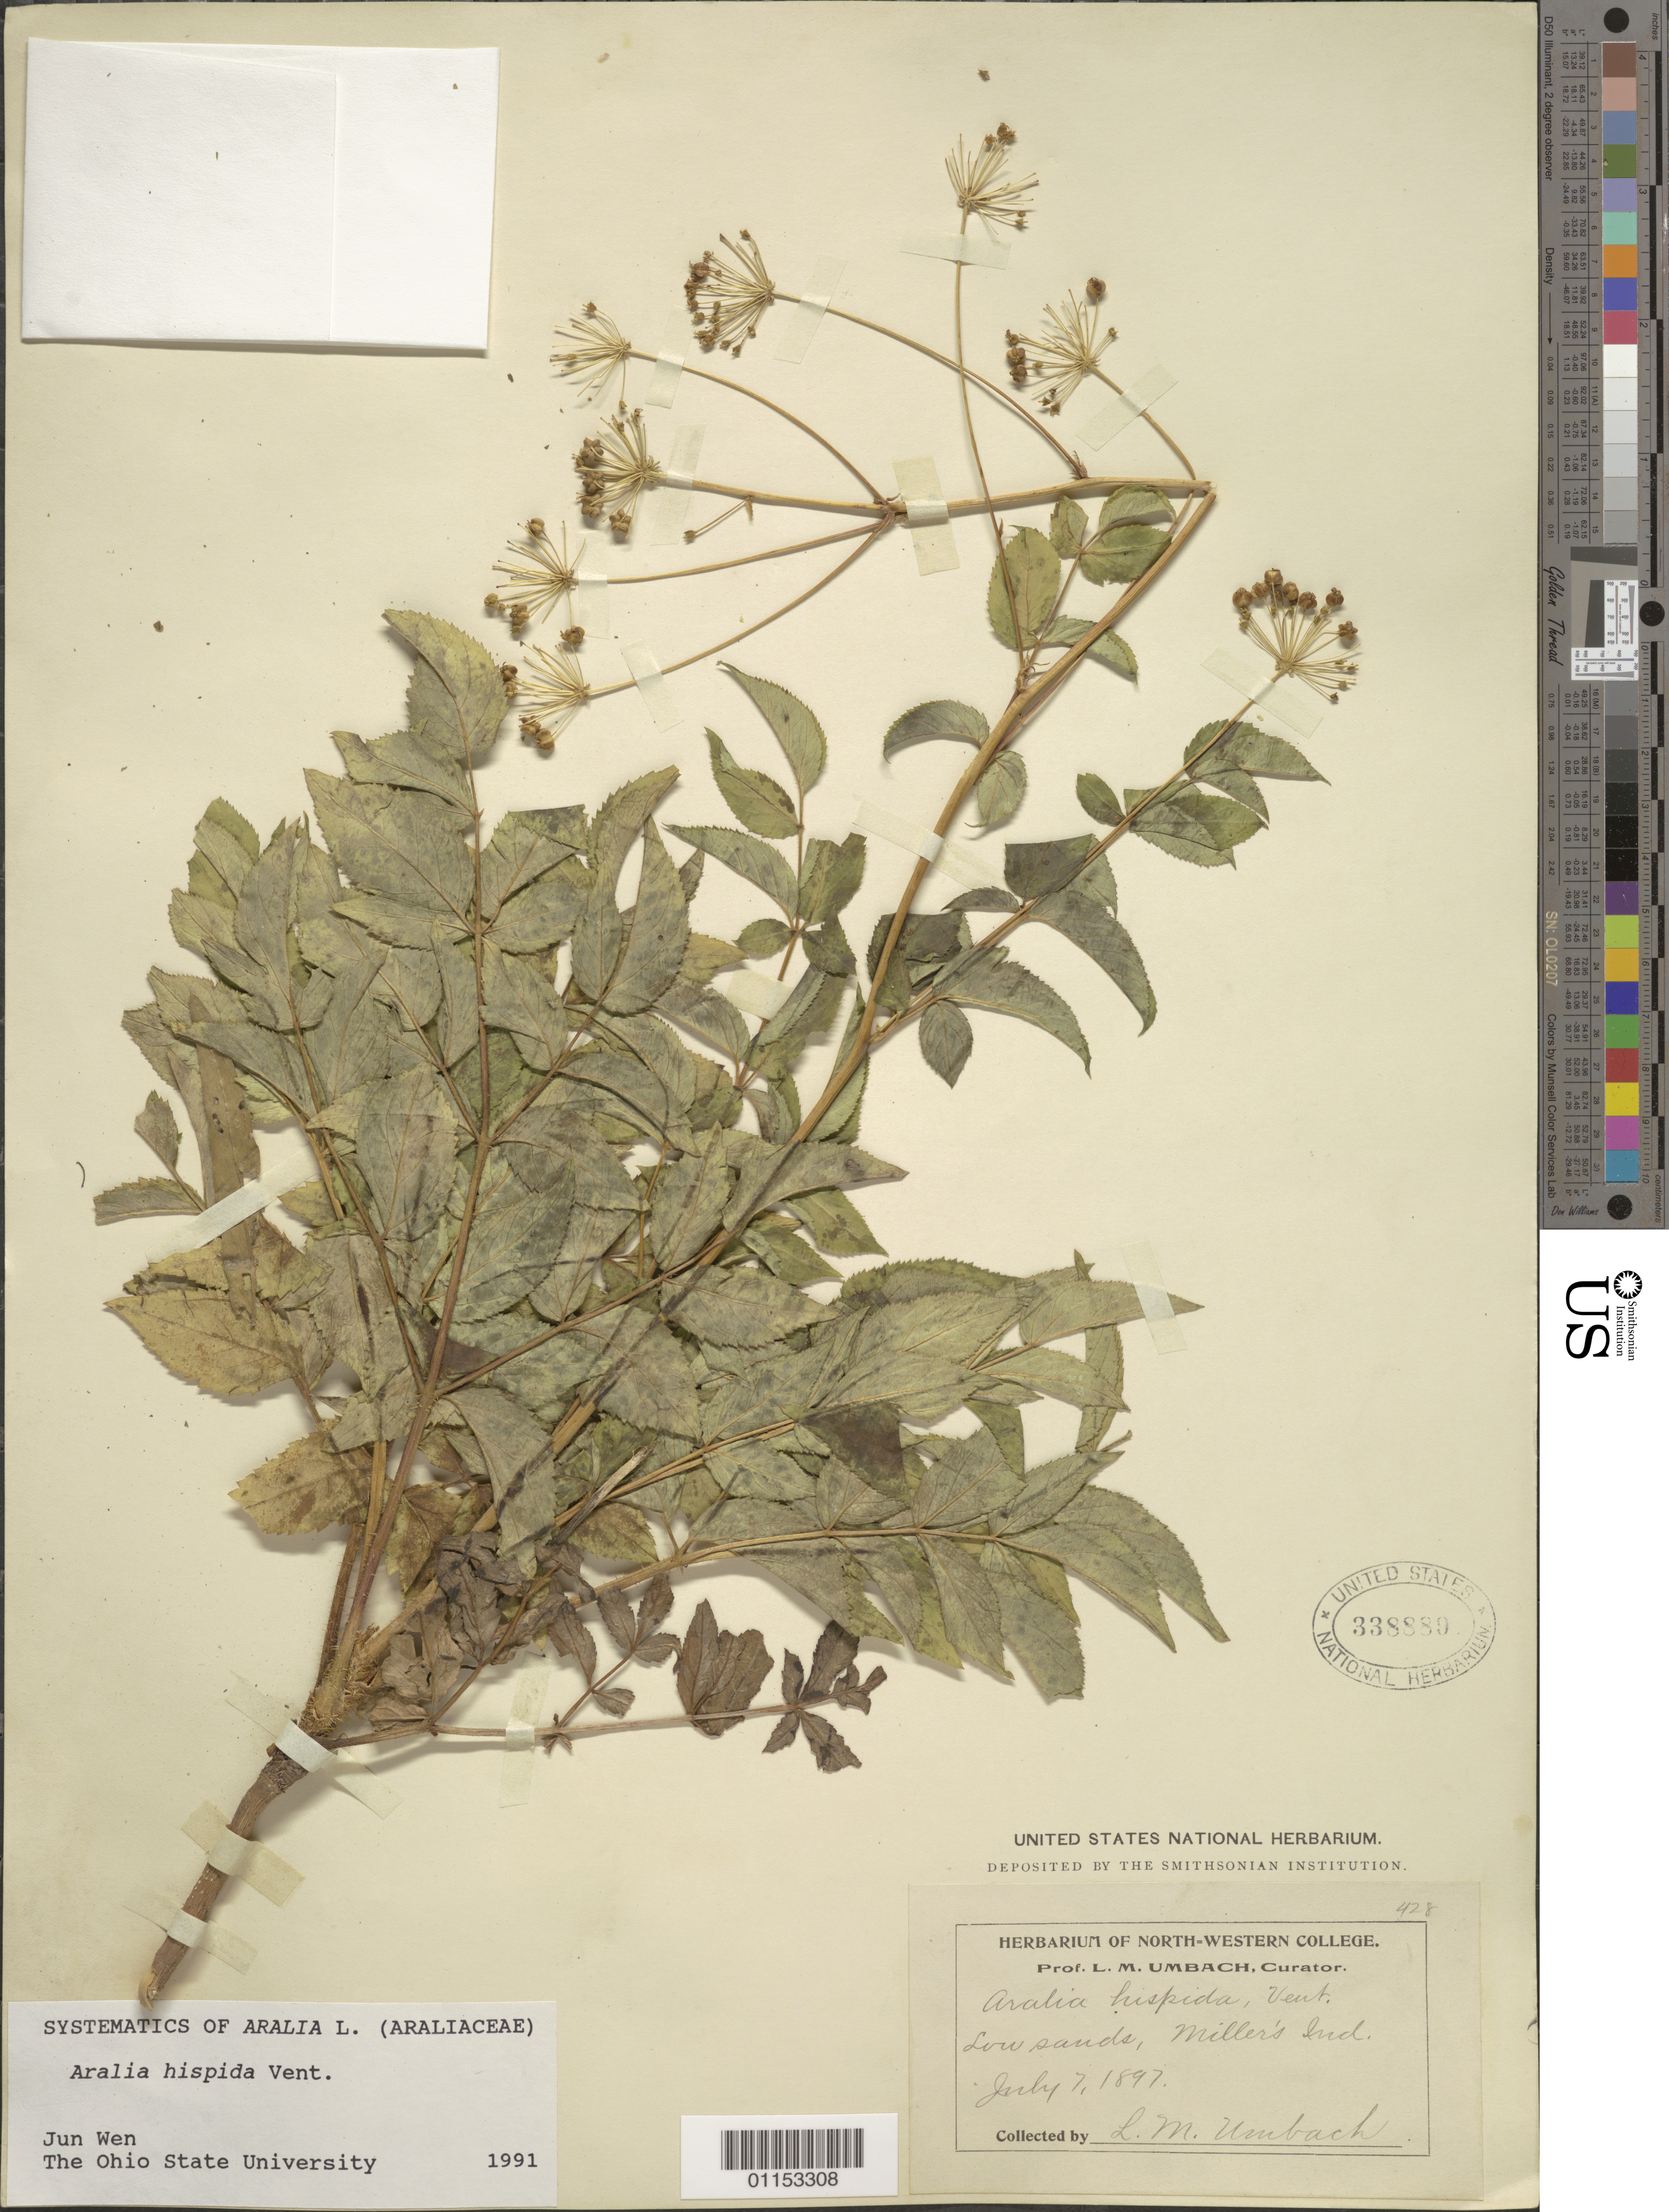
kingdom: Plantae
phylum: Tracheophyta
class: Magnoliopsida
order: Apiales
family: Araliaceae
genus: Aralia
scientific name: Aralia hispida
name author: Vent.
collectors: L. M. Umbach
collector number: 428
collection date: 1897-07-07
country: United States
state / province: Indiana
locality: MIller.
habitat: Low sands.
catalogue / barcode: US 338889